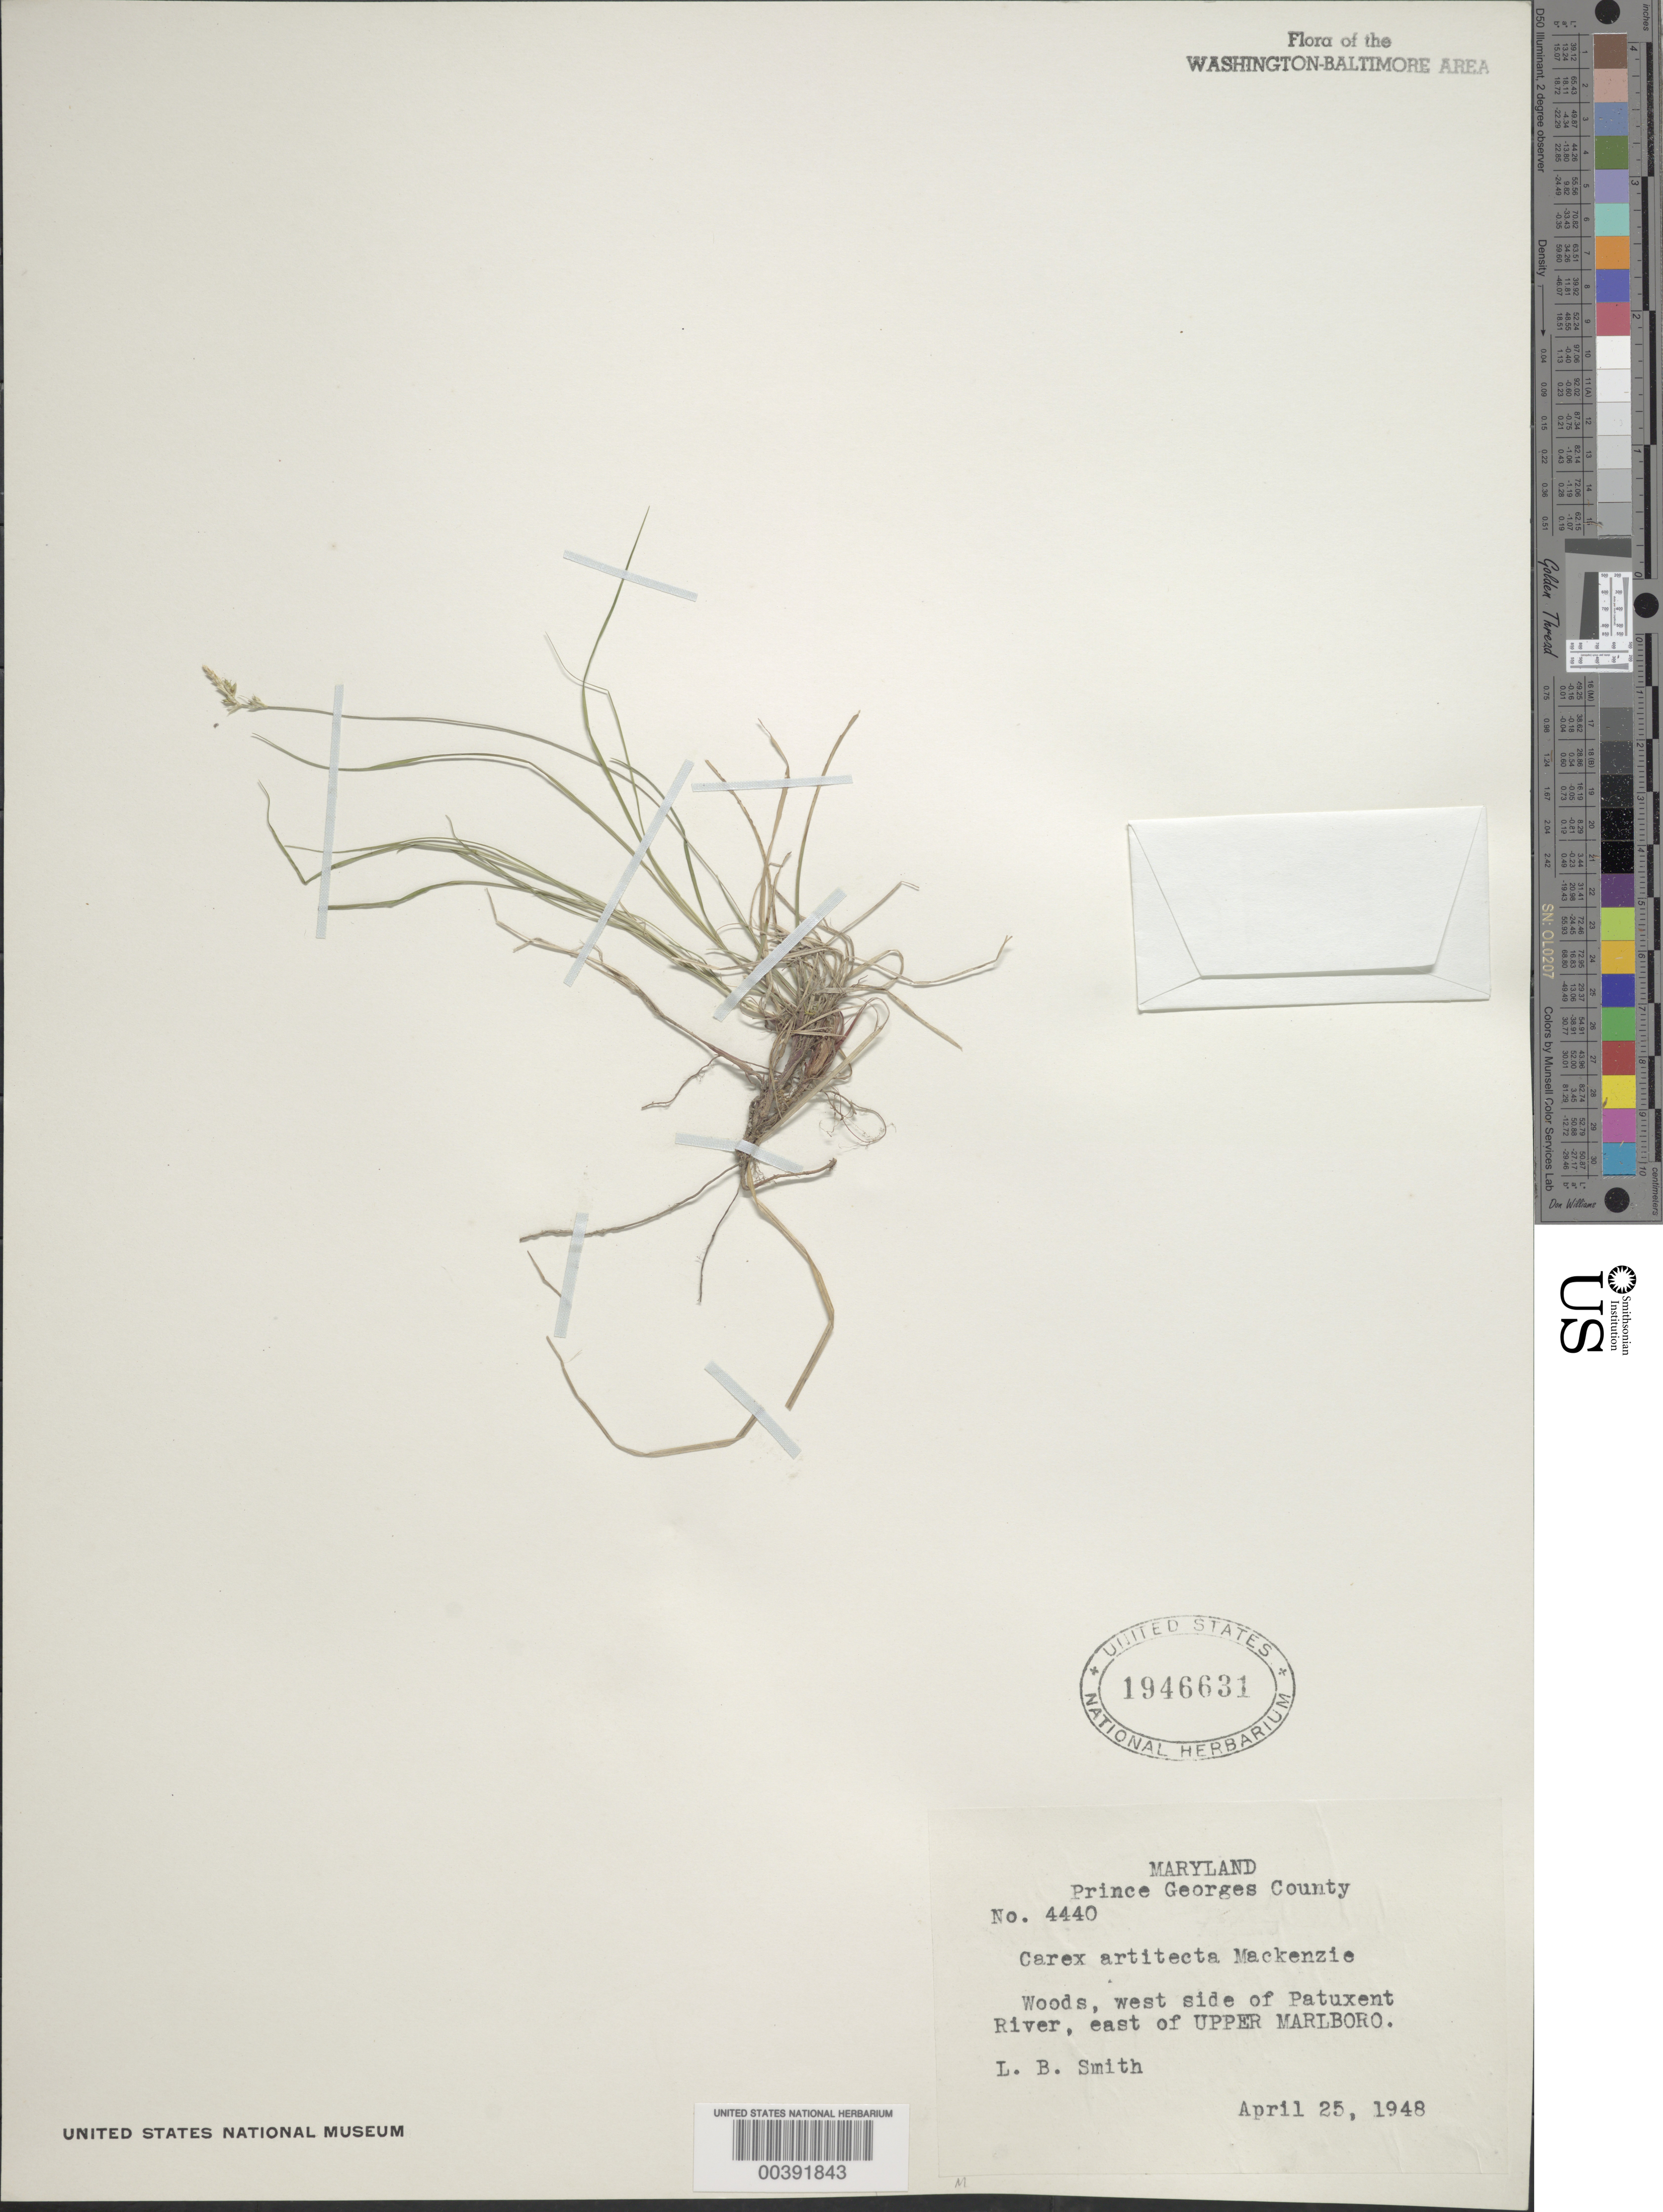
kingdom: Plantae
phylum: Tracheophyta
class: Liliopsida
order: Poales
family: Cyperaceae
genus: Carex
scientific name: Carex albicans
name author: Willd. ex Spreng.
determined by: Shetler, Stanwyn G., (US), NMNH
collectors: L. Smith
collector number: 4440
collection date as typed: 25 Apr 1948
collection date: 1948-04-25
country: United States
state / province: Maryland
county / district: Prince George's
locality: Patuxent River, E of Upper Marlboro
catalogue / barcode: US 1946631